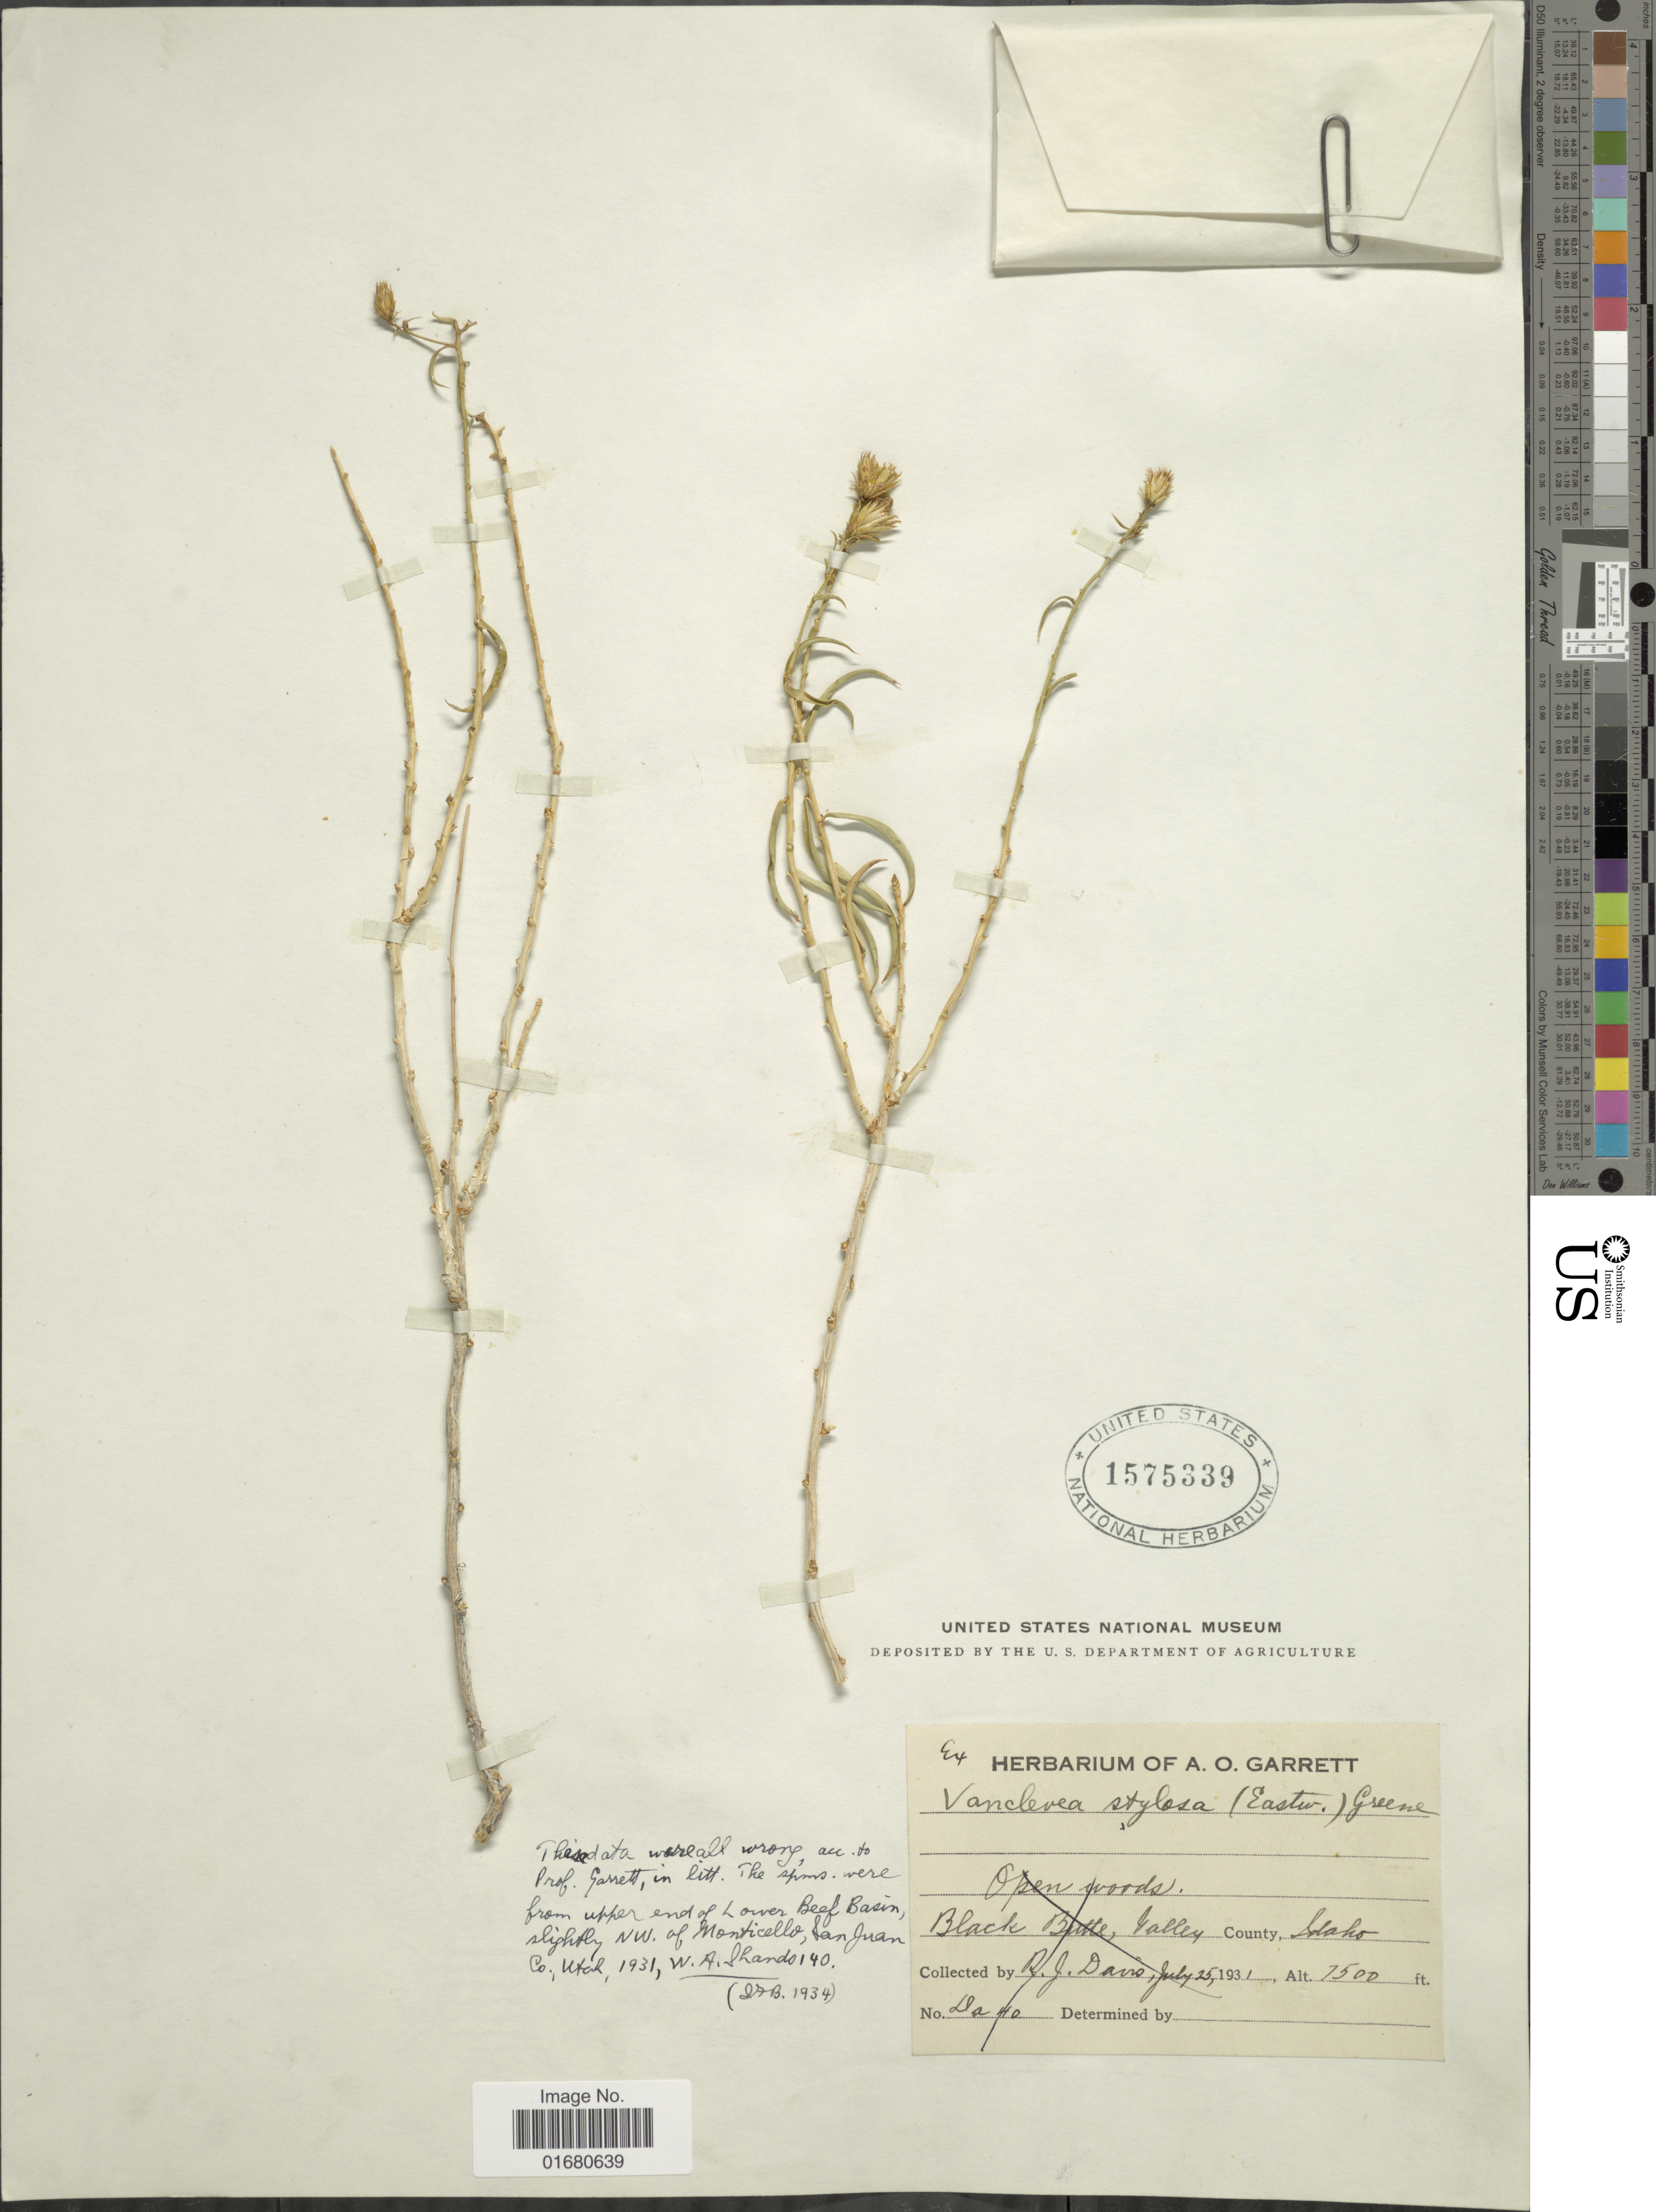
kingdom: Plantae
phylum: Tracheophyta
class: Magnoliopsida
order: Asterales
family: Asteraceae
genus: Vanclevea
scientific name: Vanclevea stylosa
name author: (Eastw.) Greene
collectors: W. Shands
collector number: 140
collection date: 1931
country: United States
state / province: Utah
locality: From upper end of lower Beef Basin slightly NW, of Monticello, San Juan Co.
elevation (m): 2286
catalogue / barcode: US 1575339